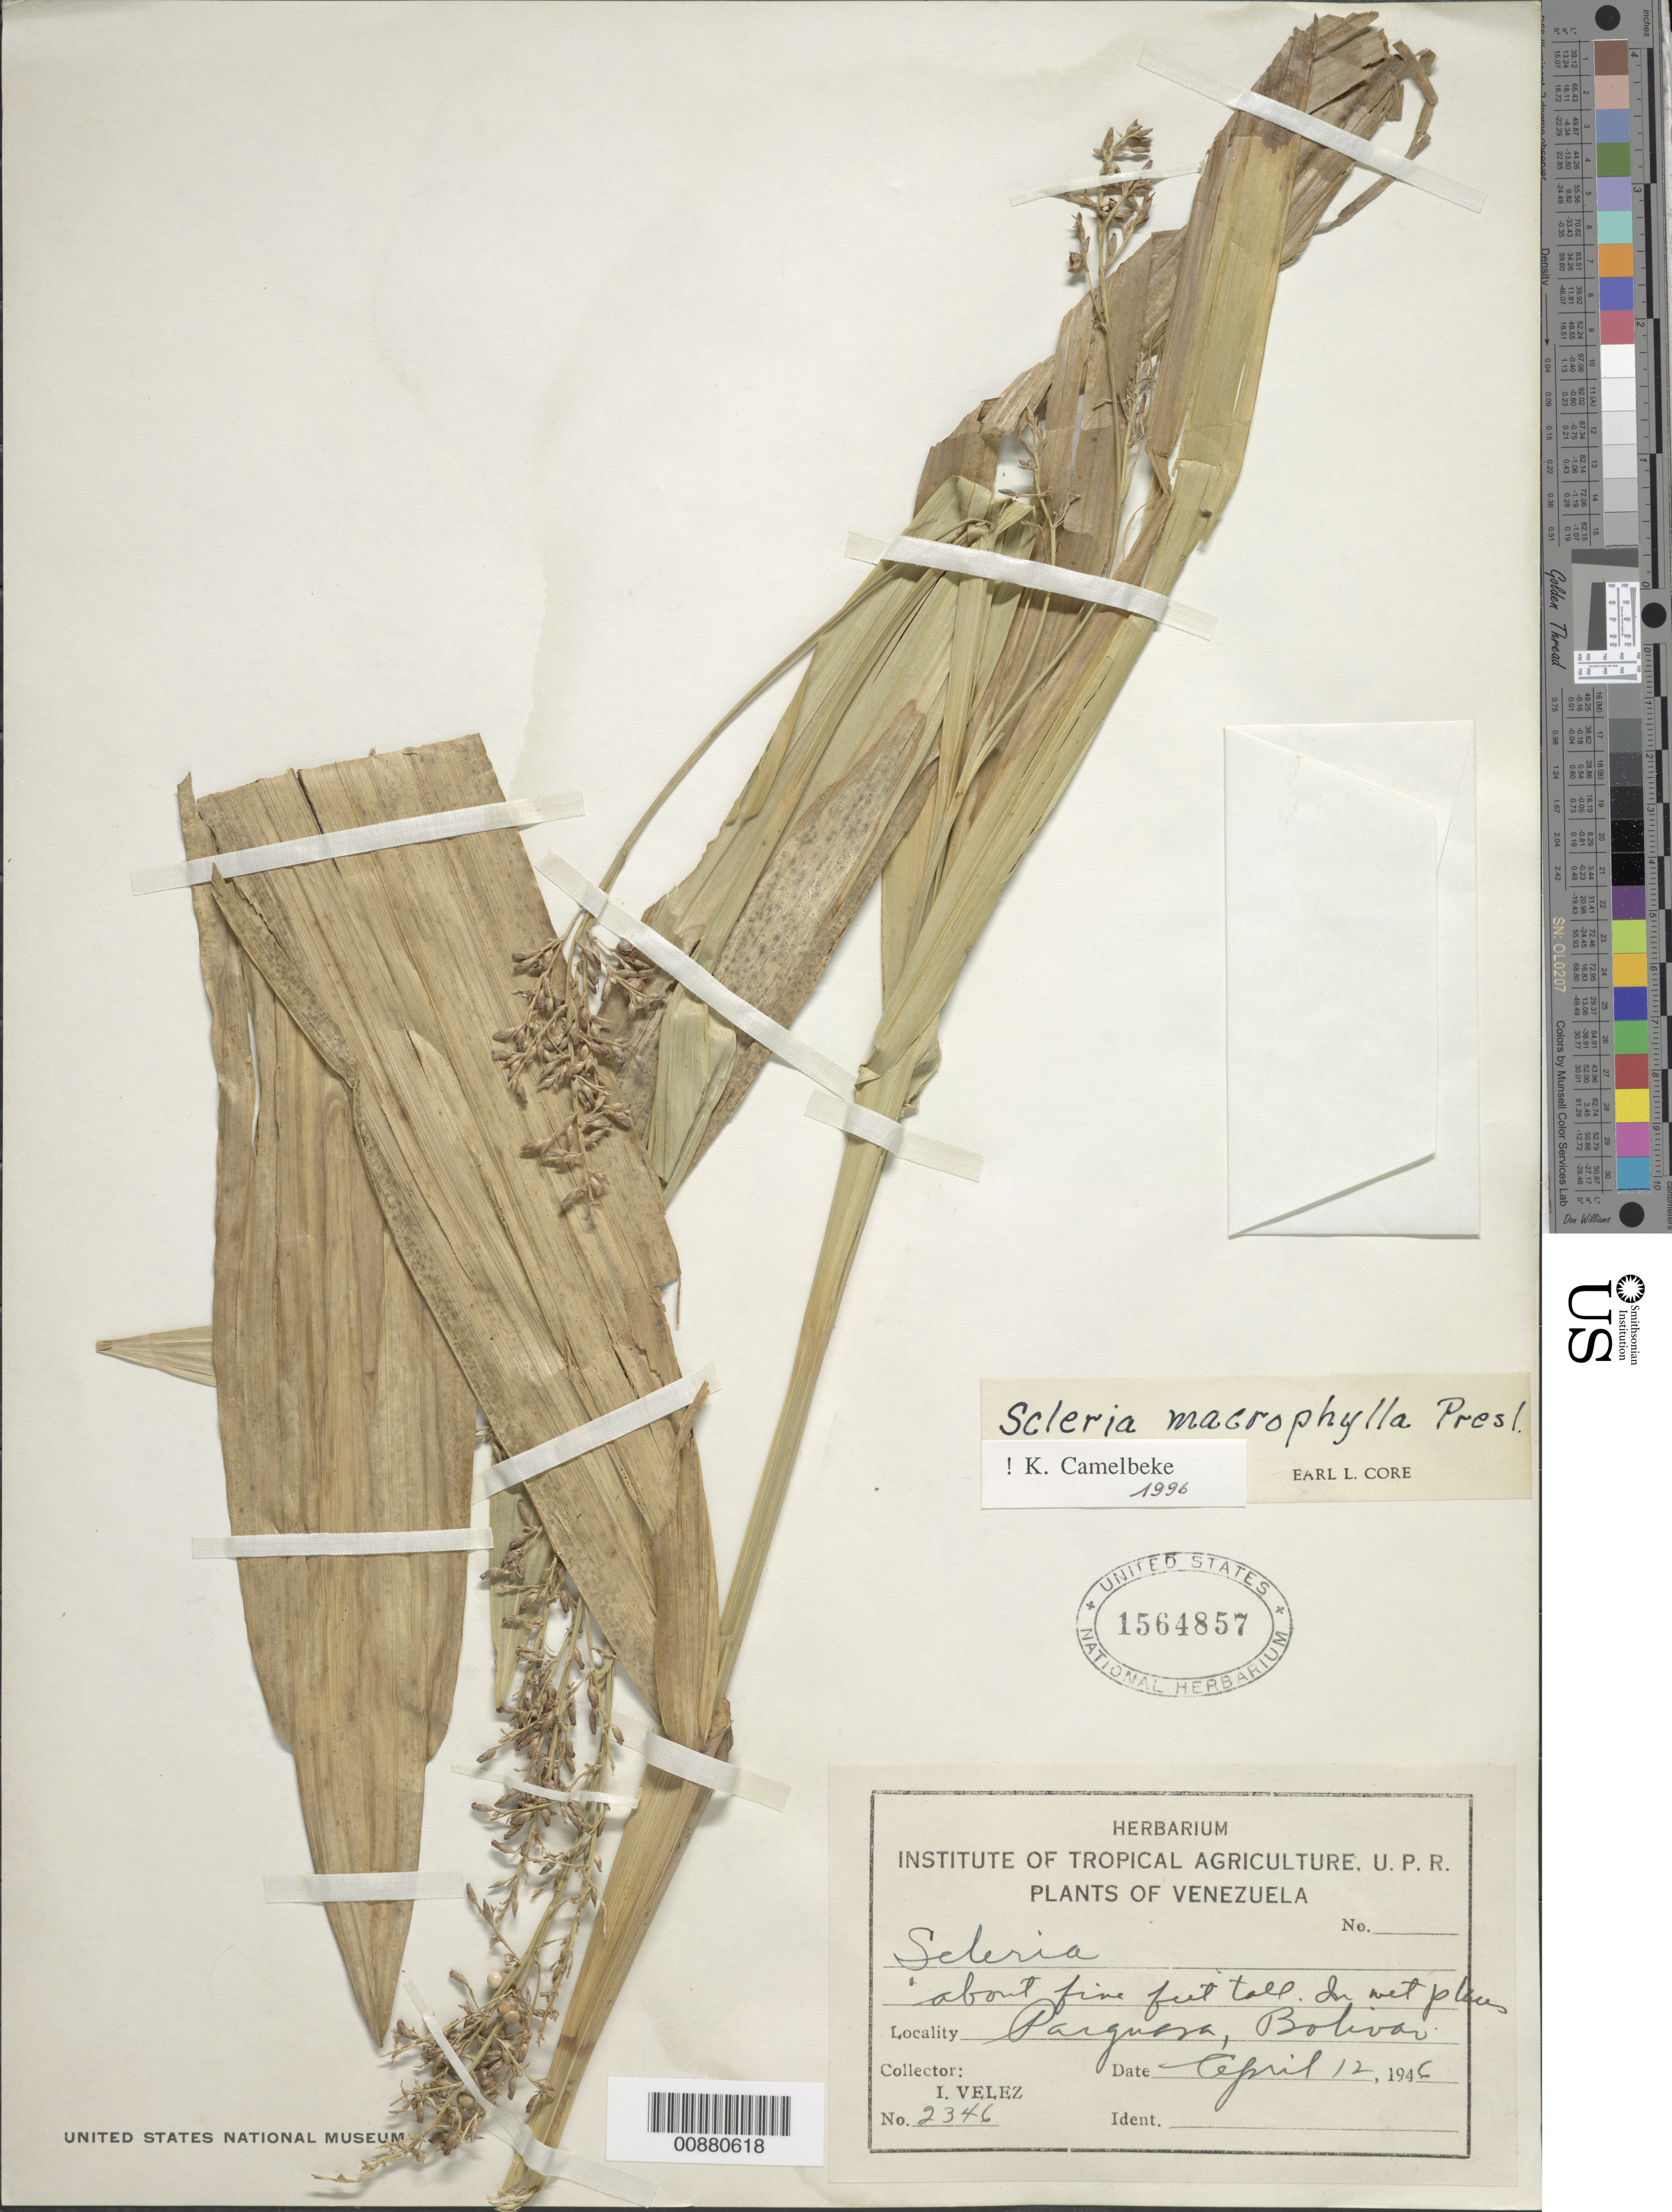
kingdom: Plantae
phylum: Tracheophyta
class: Liliopsida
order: Poales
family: Cyperaceae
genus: Scleria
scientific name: Scleria macrophylla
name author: J. Presl & C. Presl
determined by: Camelbeke, K.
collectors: I. Velez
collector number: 2346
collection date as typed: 12-Apr-46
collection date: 1946-04-12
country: Venezuela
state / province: Bolívar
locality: Parguasa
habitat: Wet places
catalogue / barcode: US 1564857